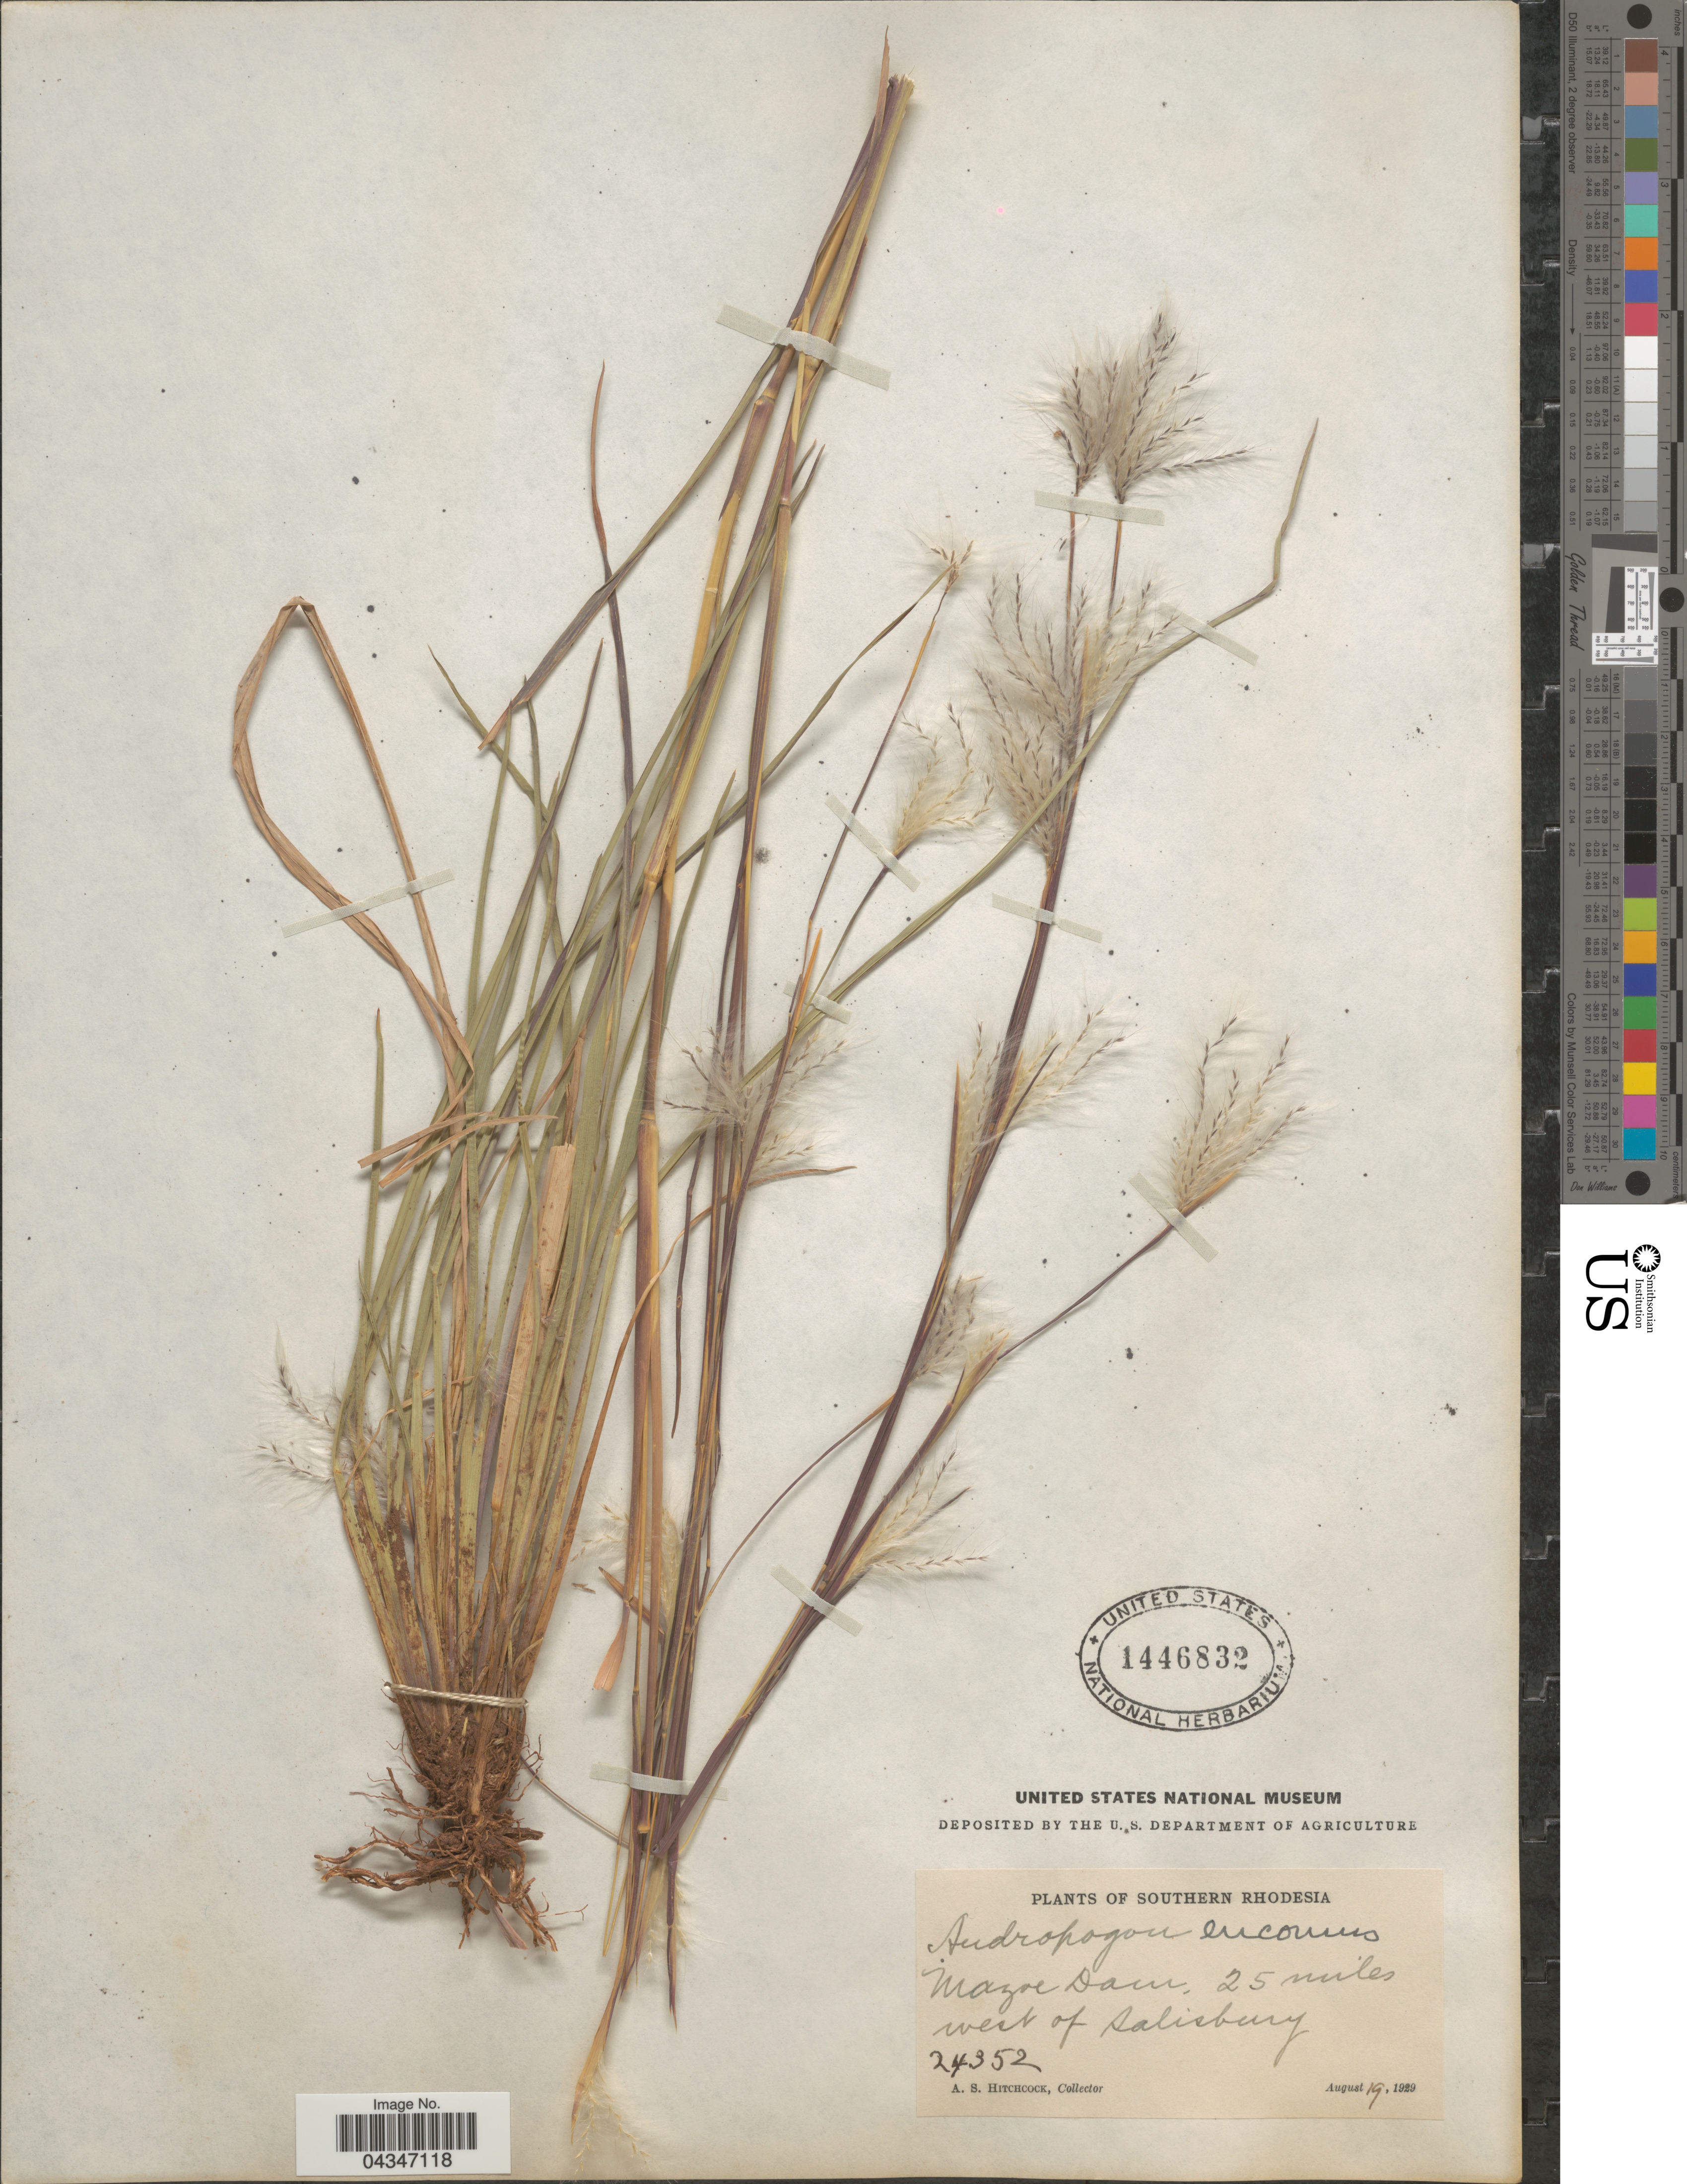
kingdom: Plantae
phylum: Tracheophyta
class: Liliopsida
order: Poales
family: Poaceae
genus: Andropogon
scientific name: Andropogon eucomus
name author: Nees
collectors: A. S. Hitchcock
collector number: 24352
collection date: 1929-08-19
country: Zimbabwe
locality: Southern Rhodesia. Mazoe Dam, 25 miles west of Salisbury.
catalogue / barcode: US 1446832